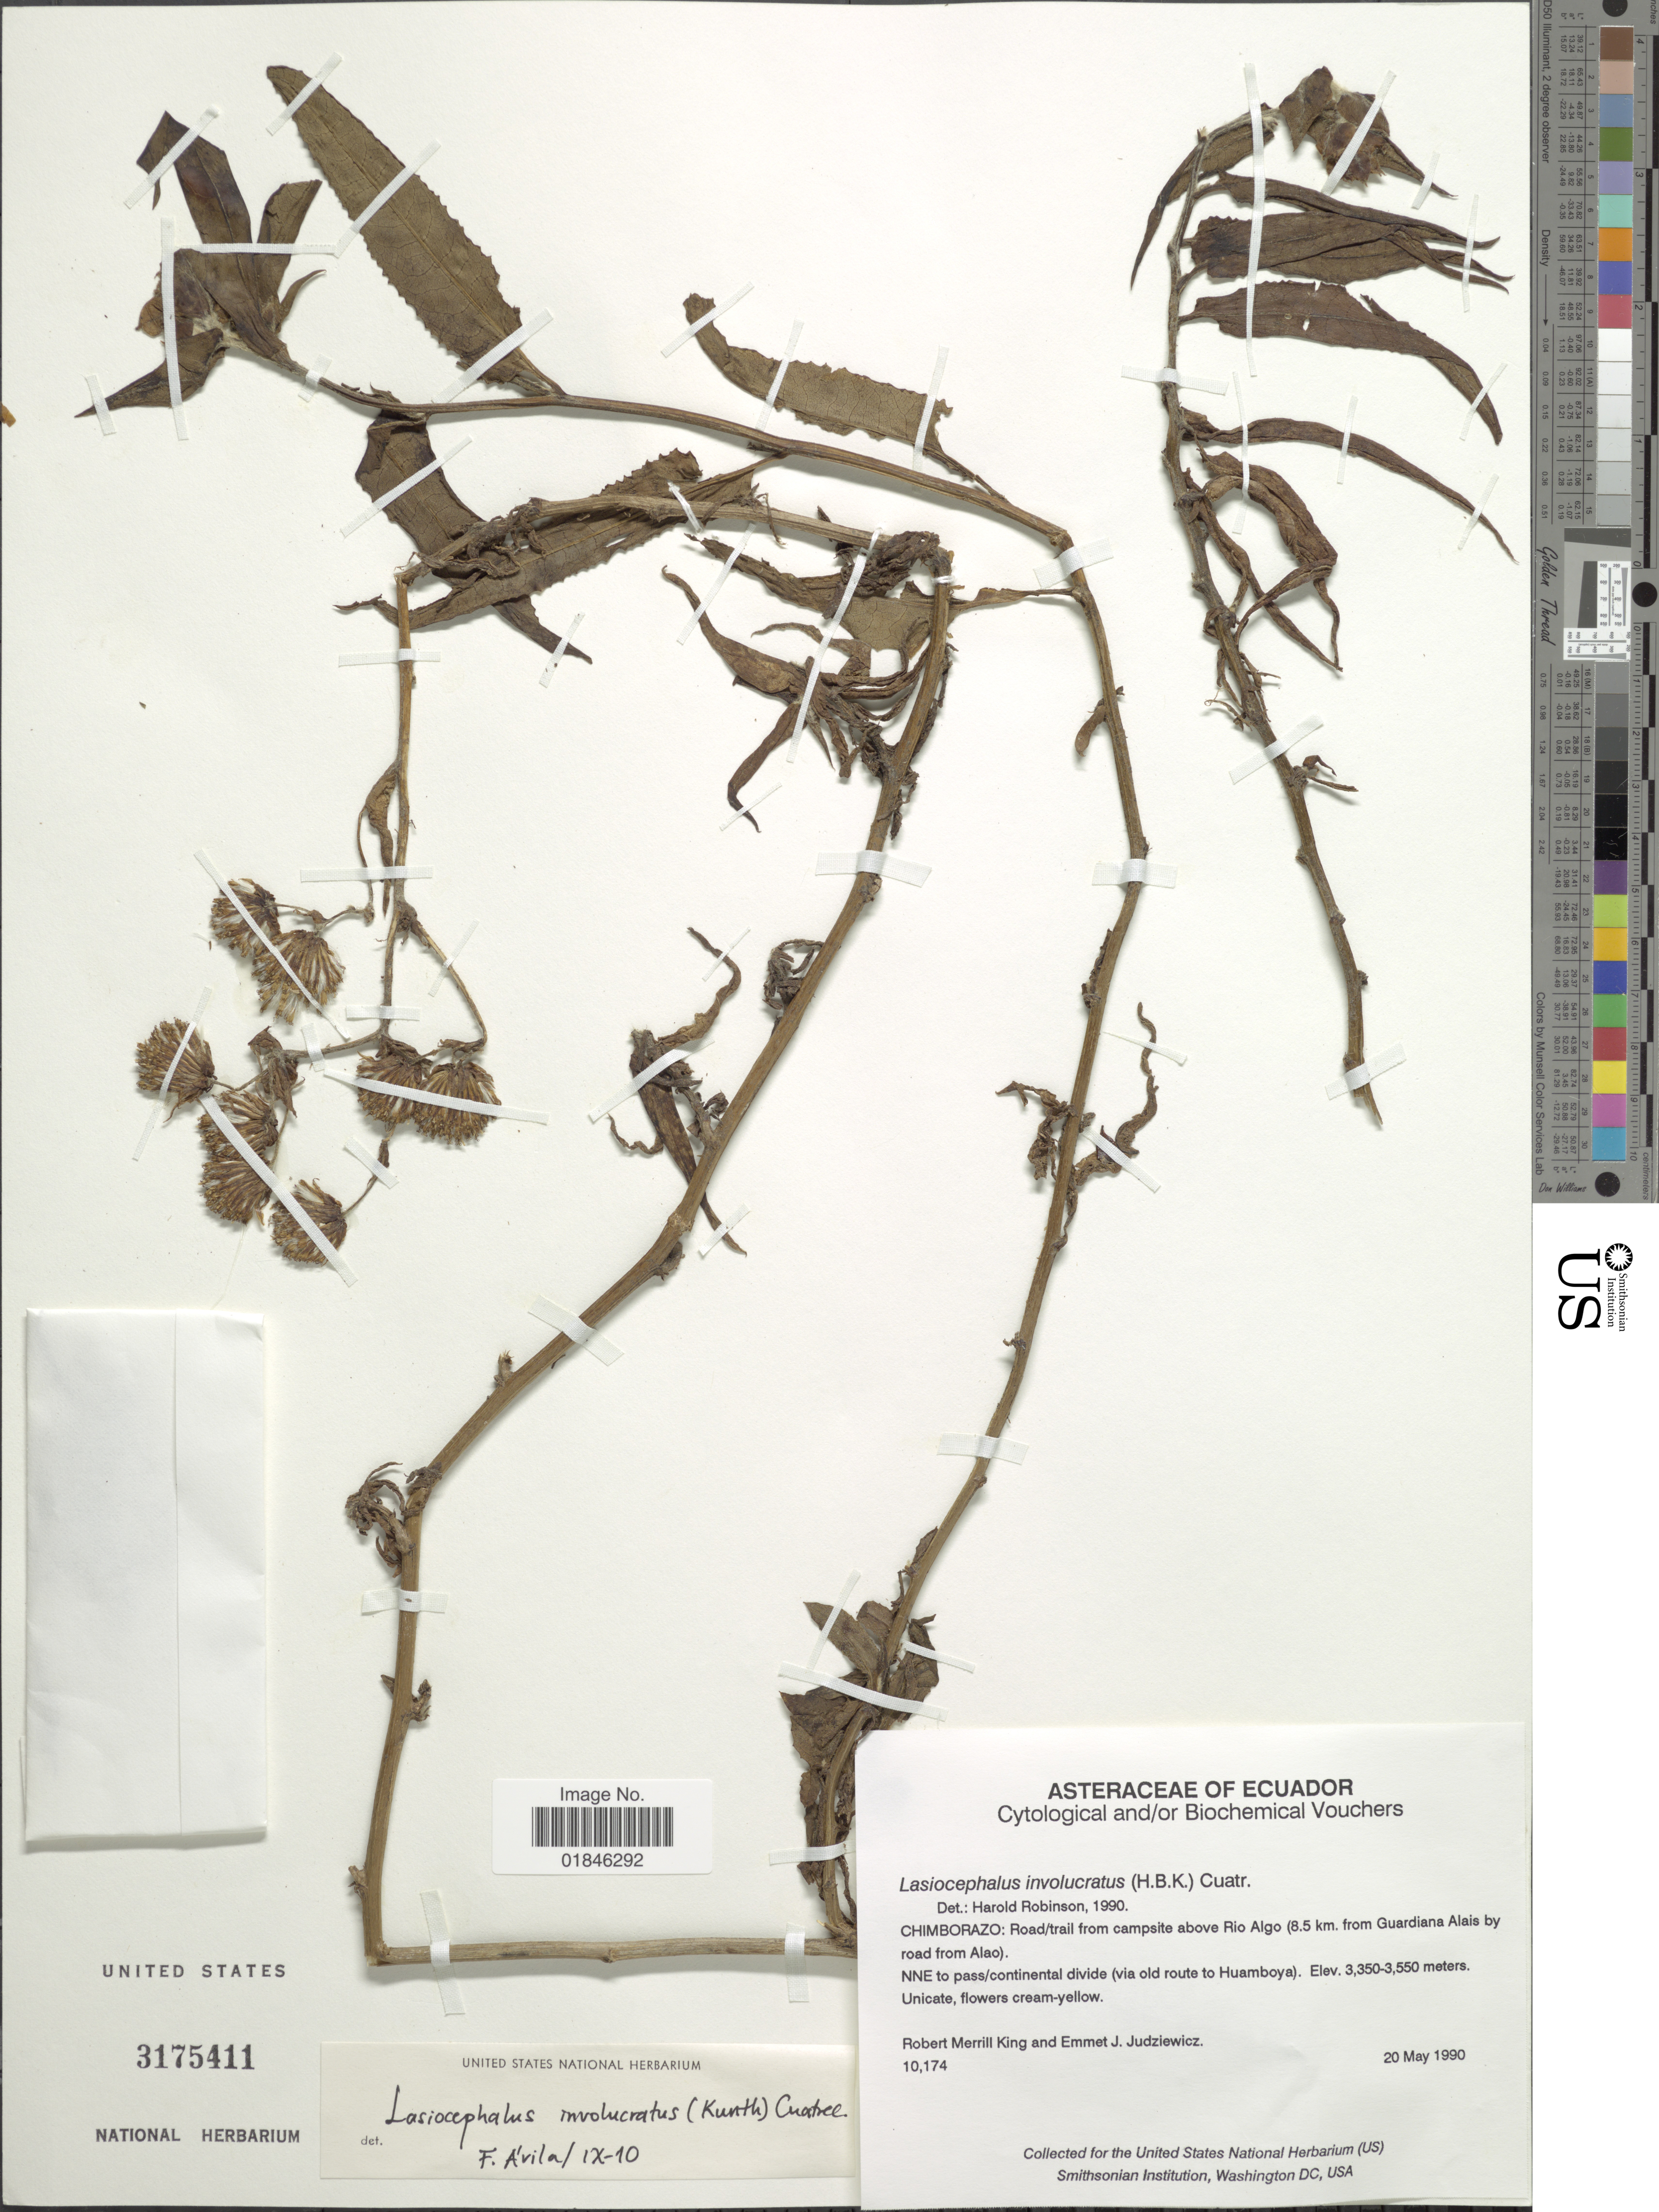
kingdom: Plantae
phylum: Tracheophyta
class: Magnoliopsida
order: Asterales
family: Asteraceae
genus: Senecio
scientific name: Senecio involucratus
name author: (Kunth) DC.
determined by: Salomon, Luciana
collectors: R. M. King & E. J. Judziewicz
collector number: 10174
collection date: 1990-05-20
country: Ecuador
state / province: Chimborazo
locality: Chimborazo: Road/trail from campsite above Rio Algo (8.5 km. from Guardiana Alais by road from Alao). NNE to pass/continental divide (via old route to Huamboya)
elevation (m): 3350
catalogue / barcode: US 3175411